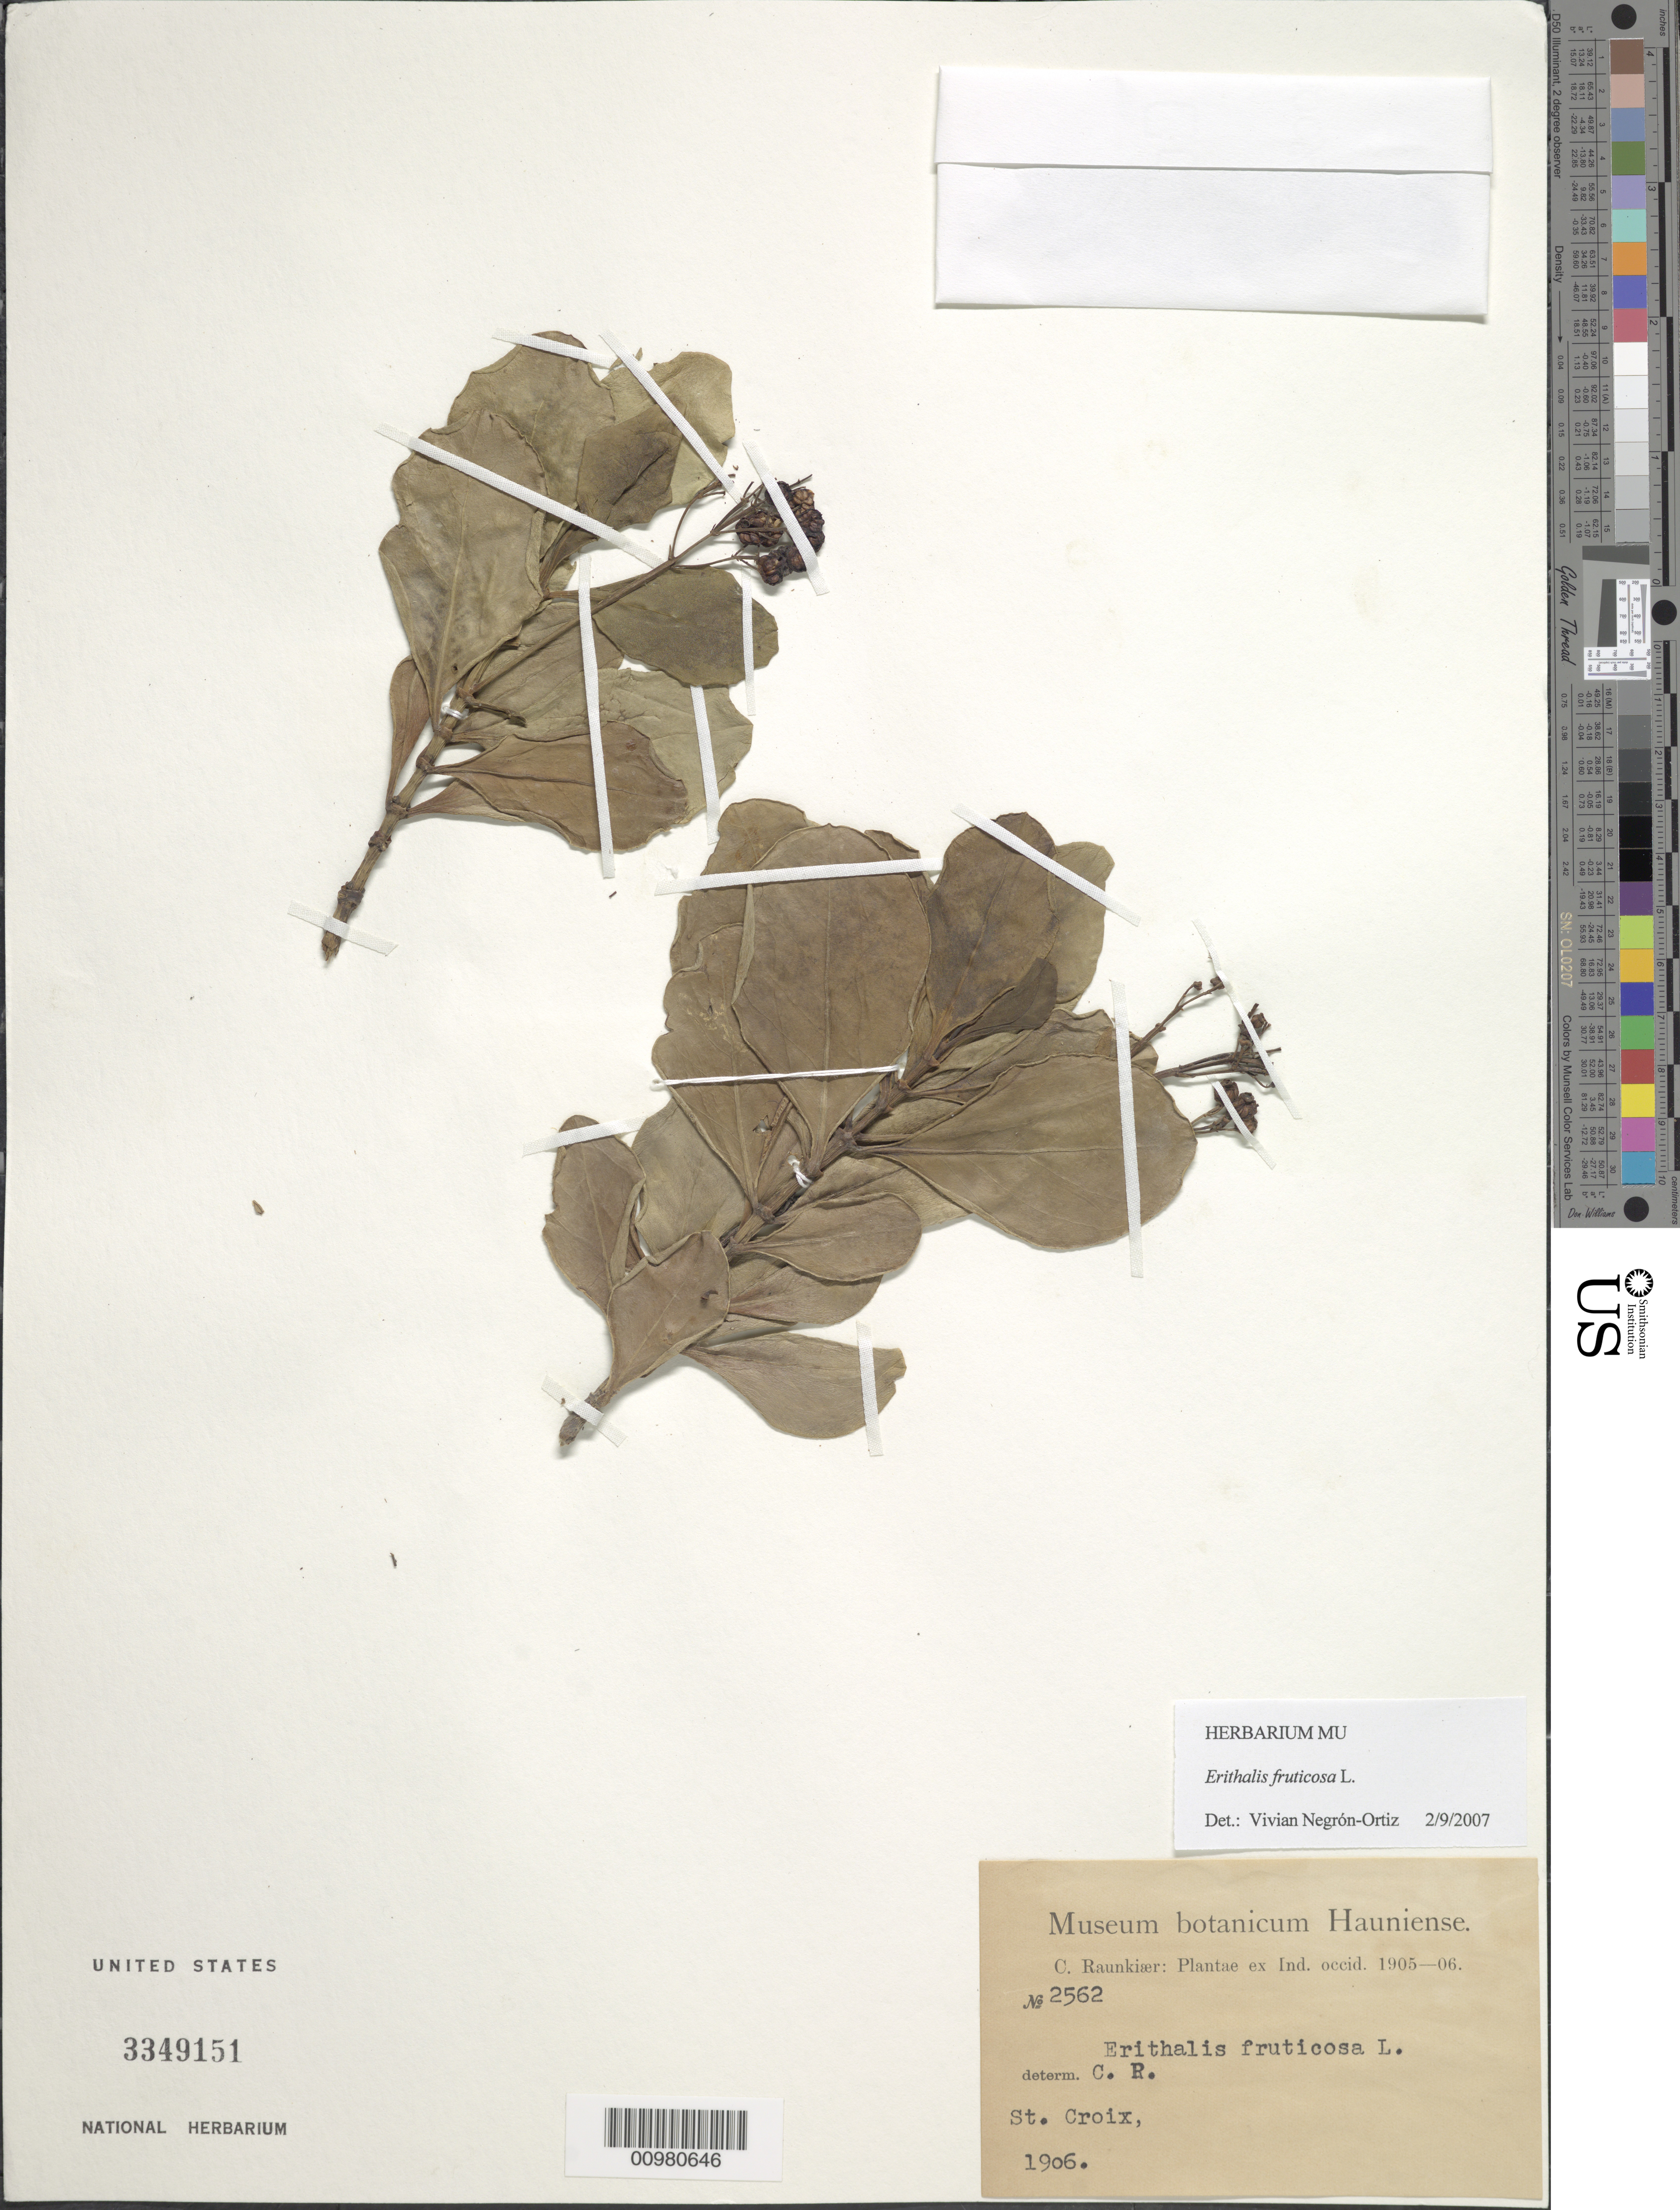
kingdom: Plantae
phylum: Tracheophyta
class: Magnoliopsida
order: Gentianales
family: Rubiaceae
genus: Erithalis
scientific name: Erithalis fruticosa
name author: L.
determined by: Negrón-Ortiz, V.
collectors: C. Raunckiær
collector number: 2562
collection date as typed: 1906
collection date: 1906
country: U.S. Virgin Islands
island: St. Croix I.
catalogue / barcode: US 3349151